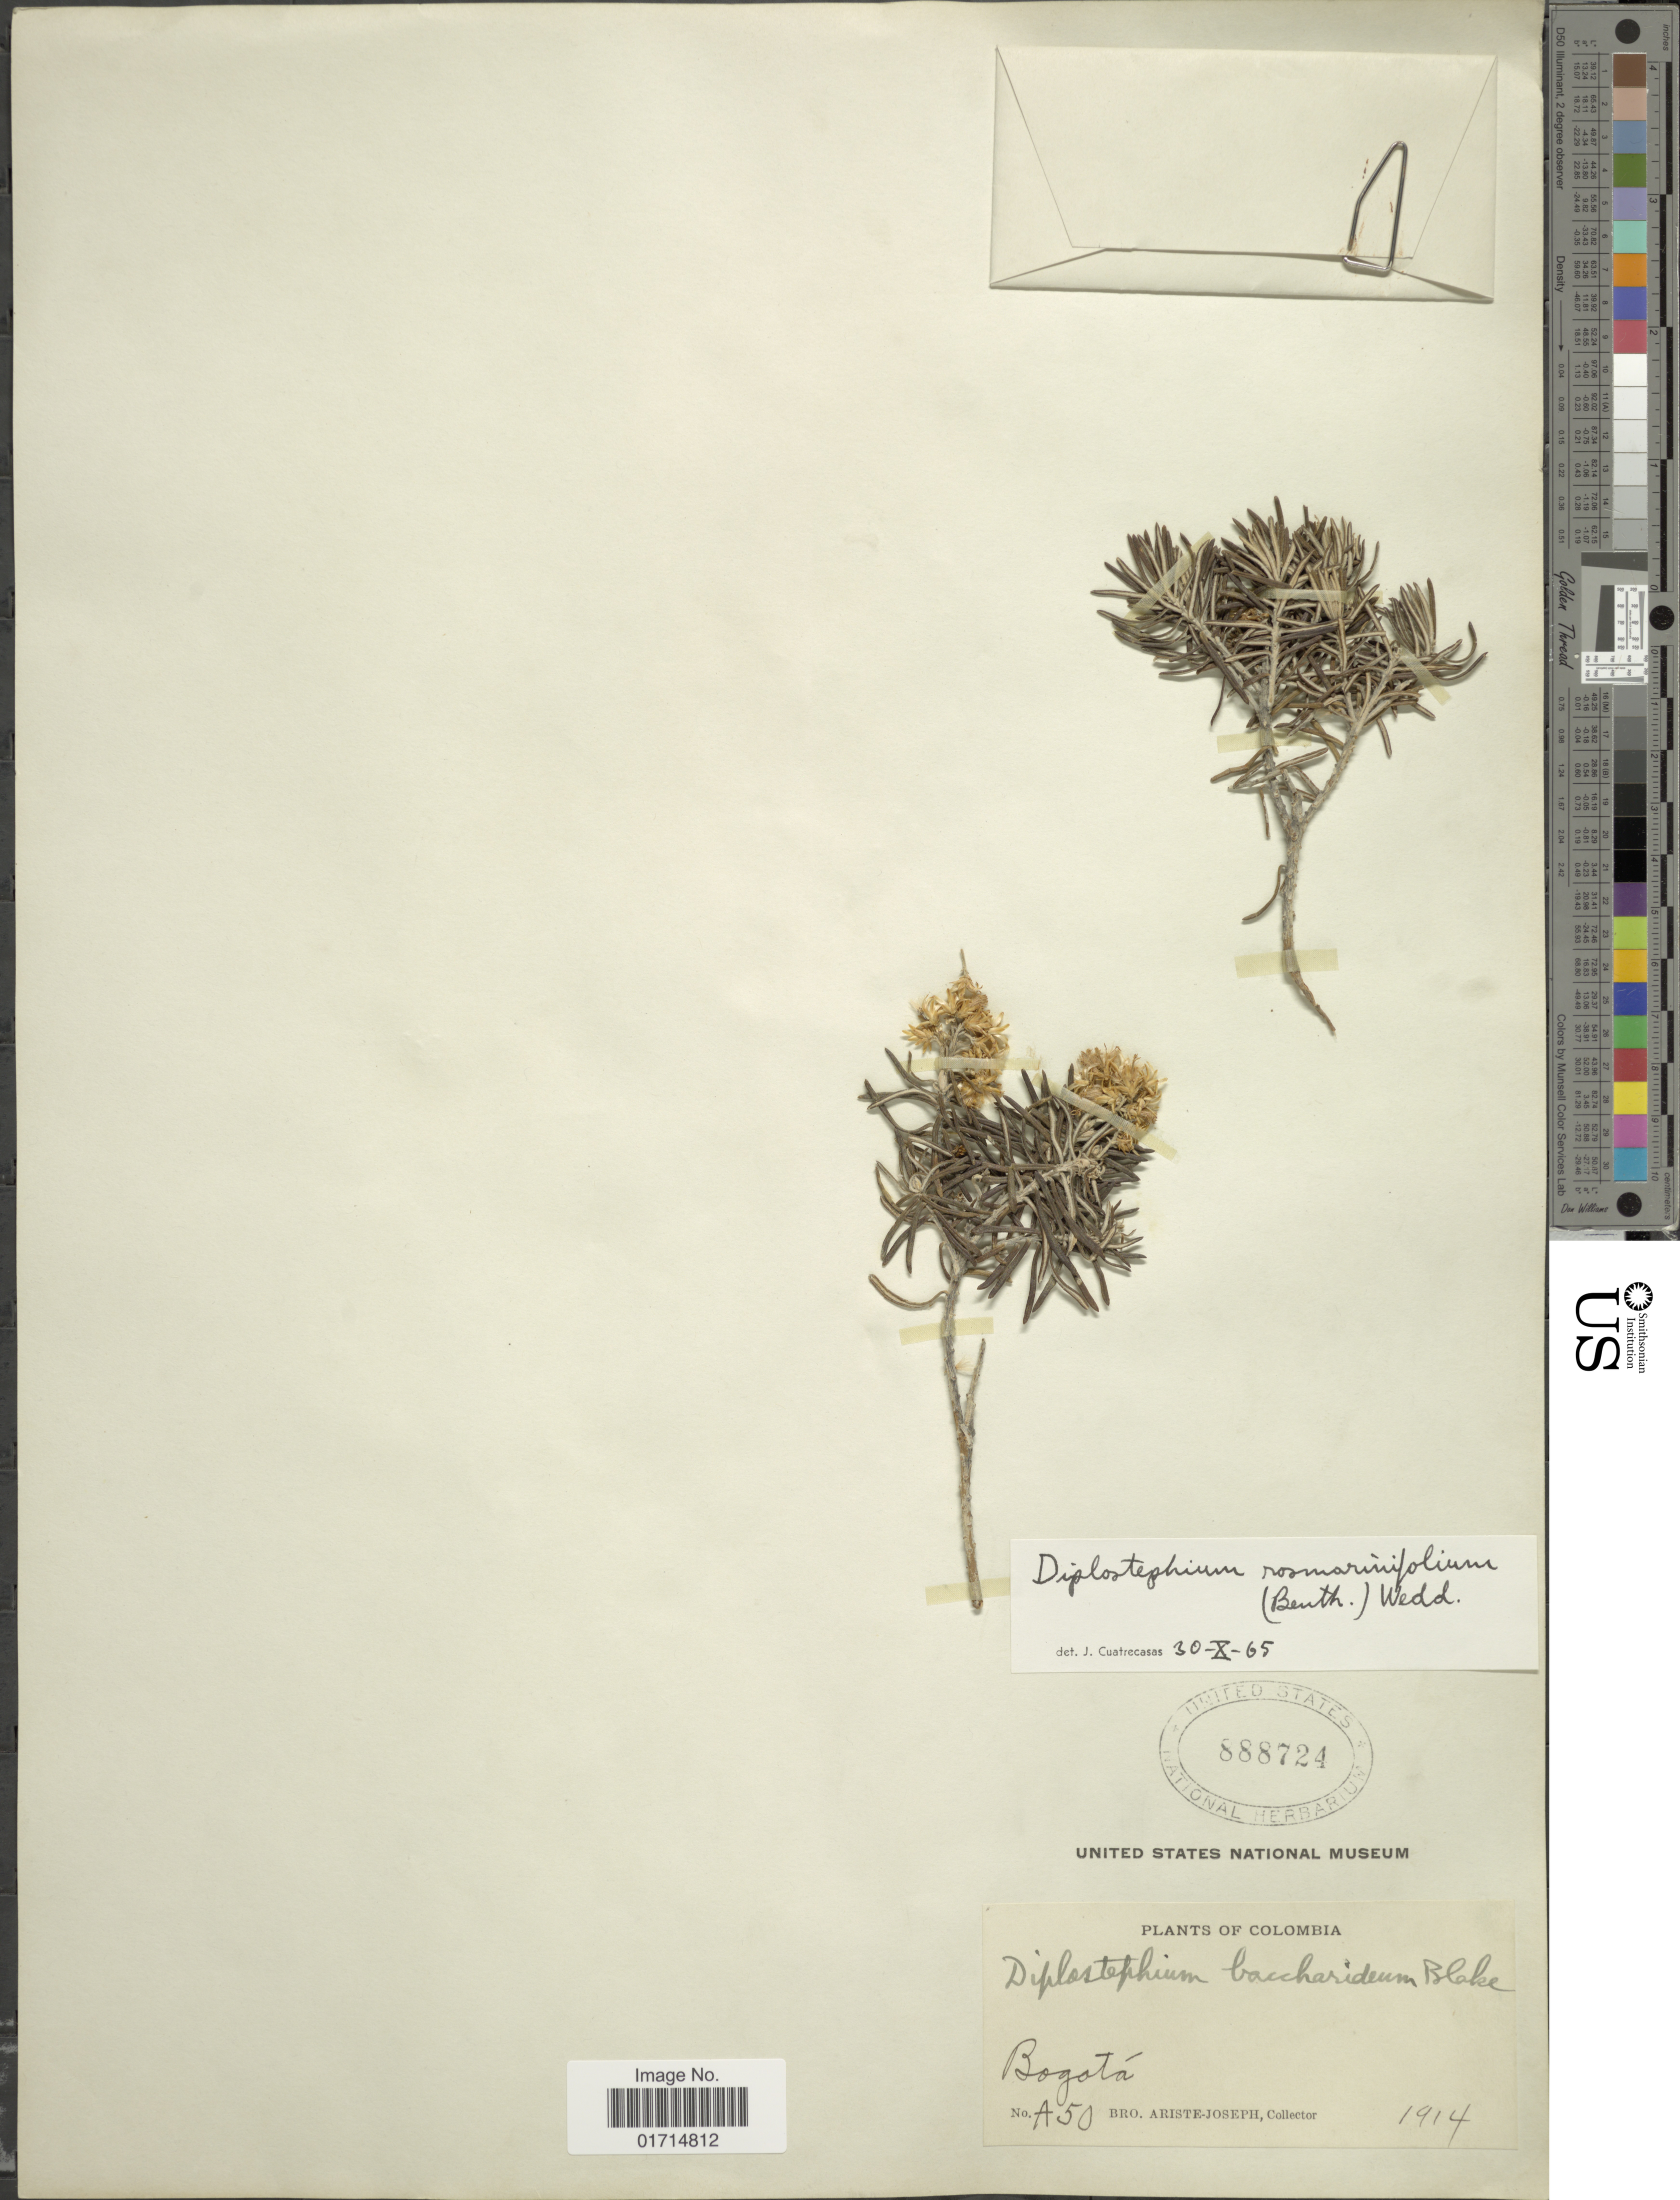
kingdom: Plantae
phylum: Tracheophyta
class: Magnoliopsida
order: Asterales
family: Asteraceae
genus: Diplostephium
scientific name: Diplostephium rosmarinifolium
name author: (Benth.) Wedd.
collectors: Bro. Ariste-Joseph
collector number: A50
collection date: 1914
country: Colombia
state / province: Bogota D.C.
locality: Colombia. Bogota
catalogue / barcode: US 888724